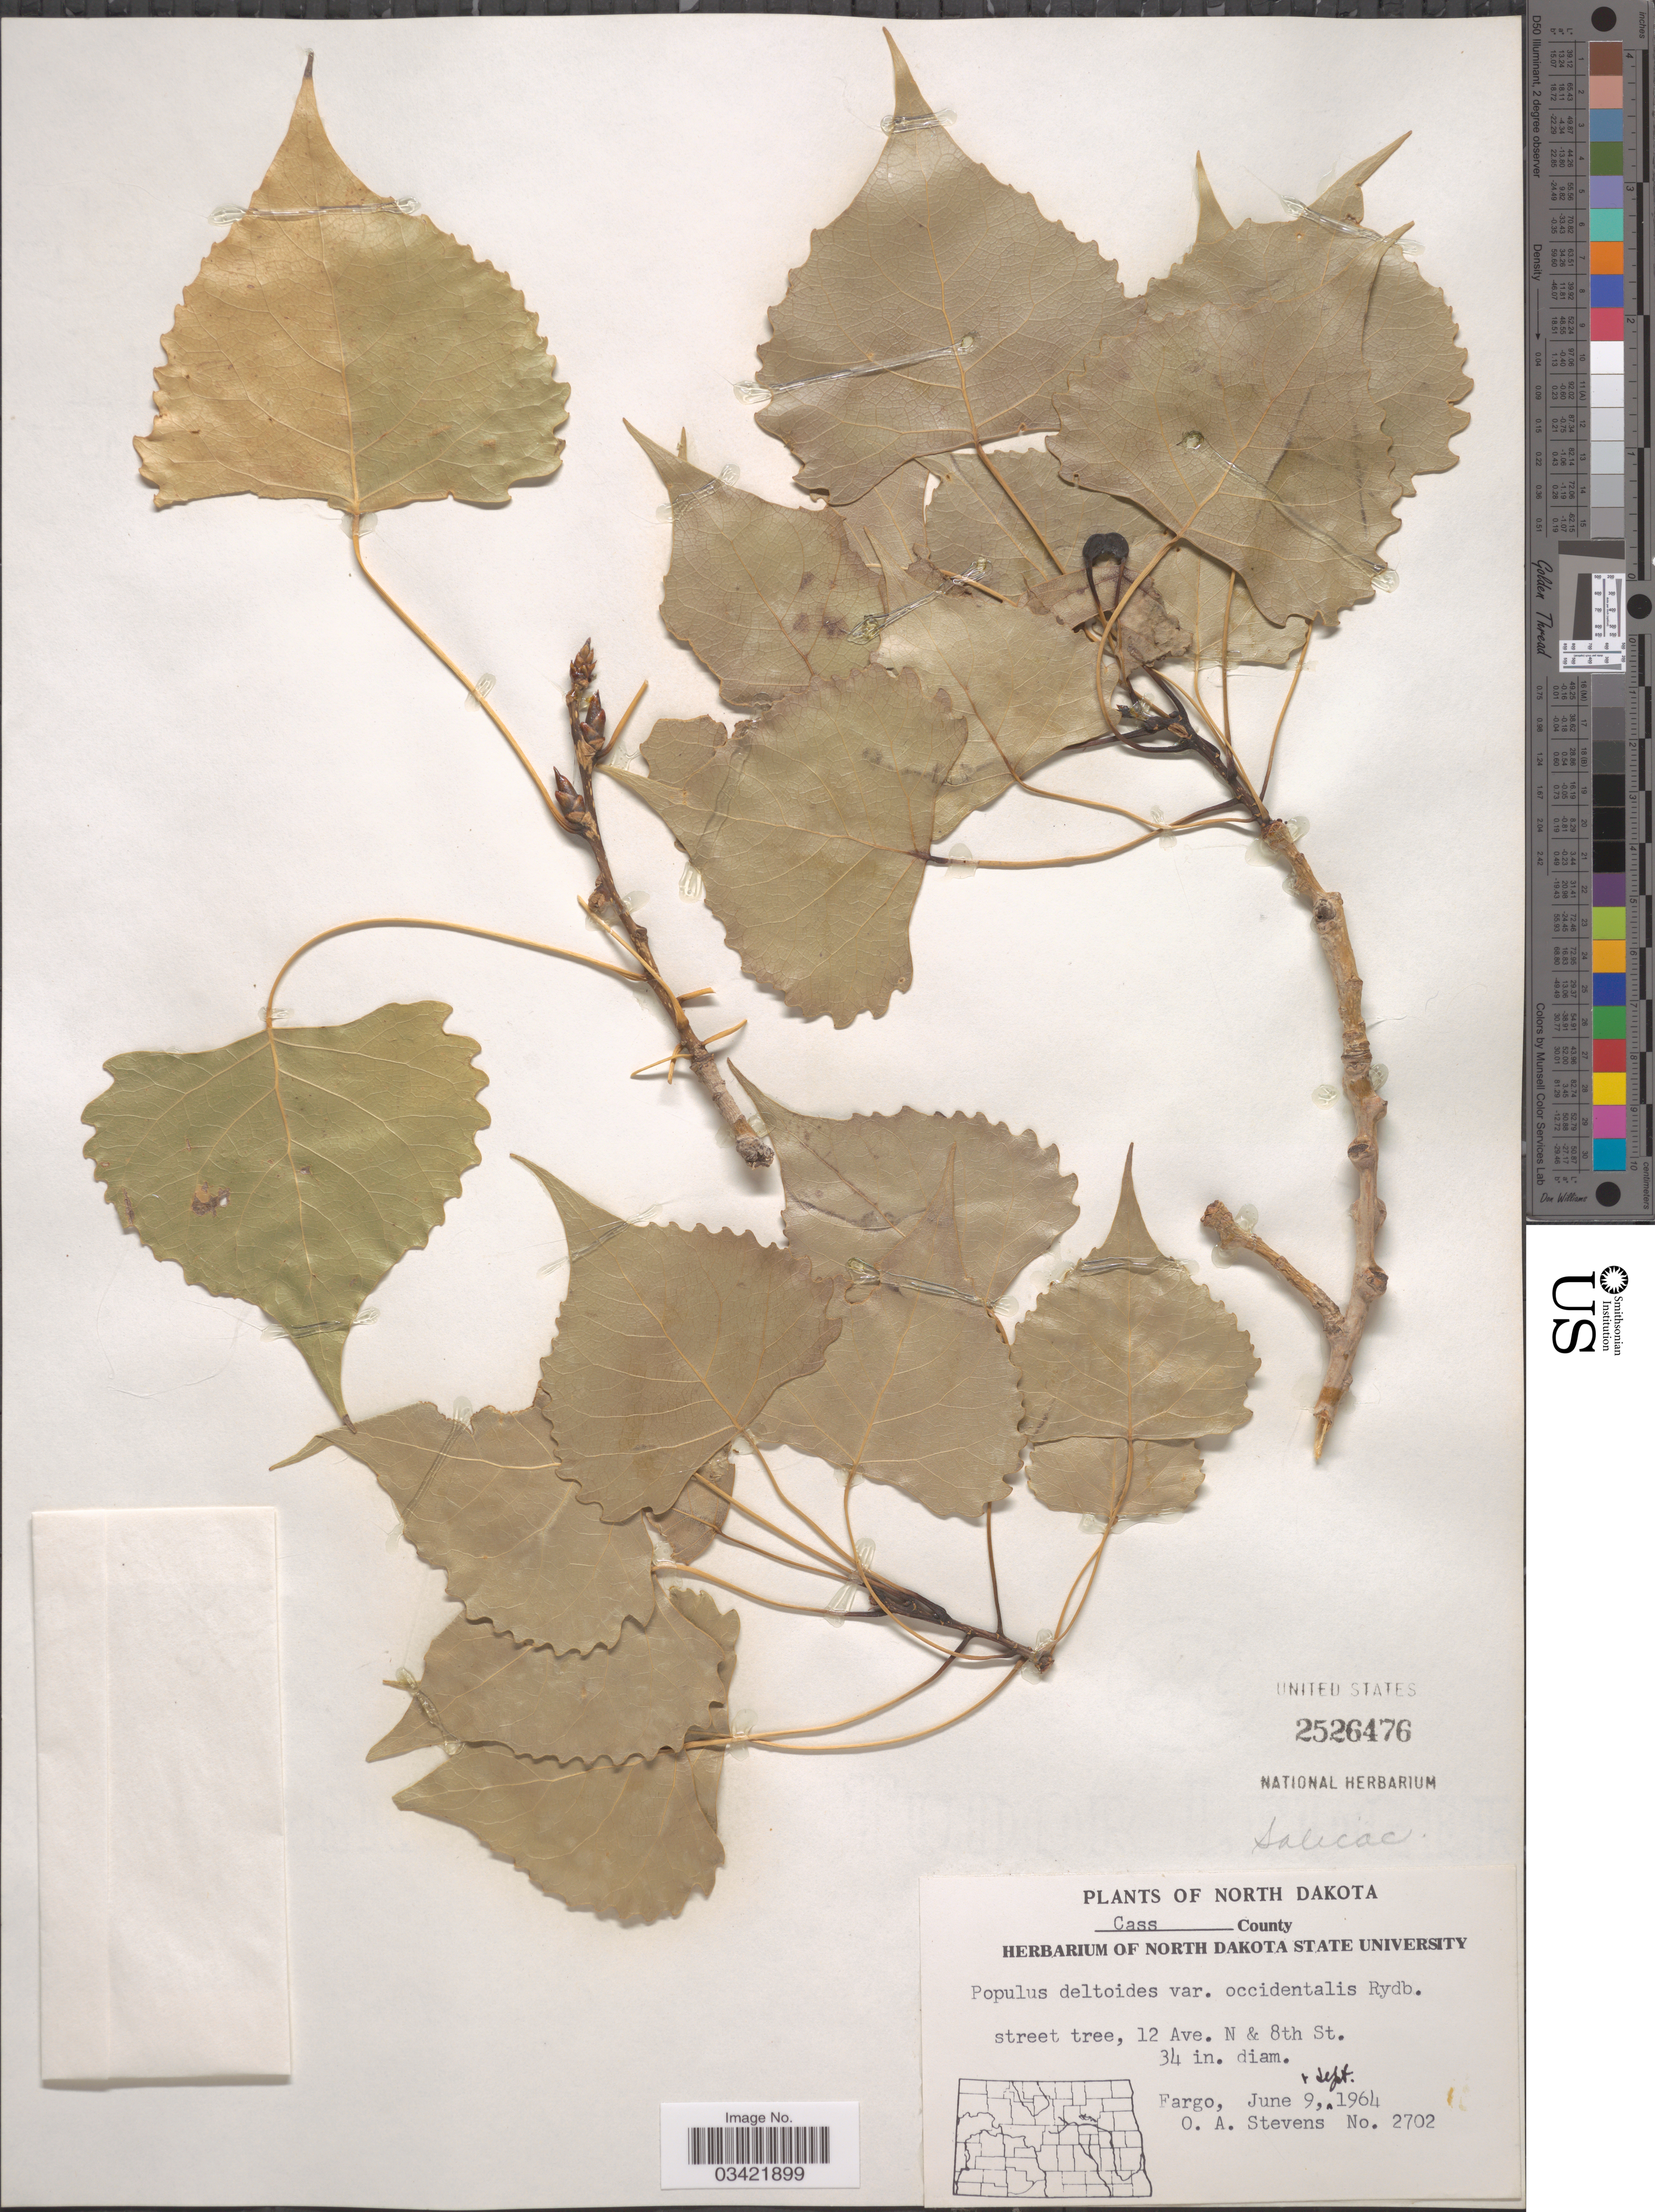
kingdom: Plantae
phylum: Tracheophyta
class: Magnoliopsida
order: Malpighiales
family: Salicaceae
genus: Populus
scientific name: Populus deltoides subsp. monilifera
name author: (Aiton) Eckenw.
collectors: O. A. Stevens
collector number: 2702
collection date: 1964-06-09/1964-09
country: United States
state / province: North Dakota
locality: Cass County. 12 Ave. N & 8th St. Fargo.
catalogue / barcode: US 2526476